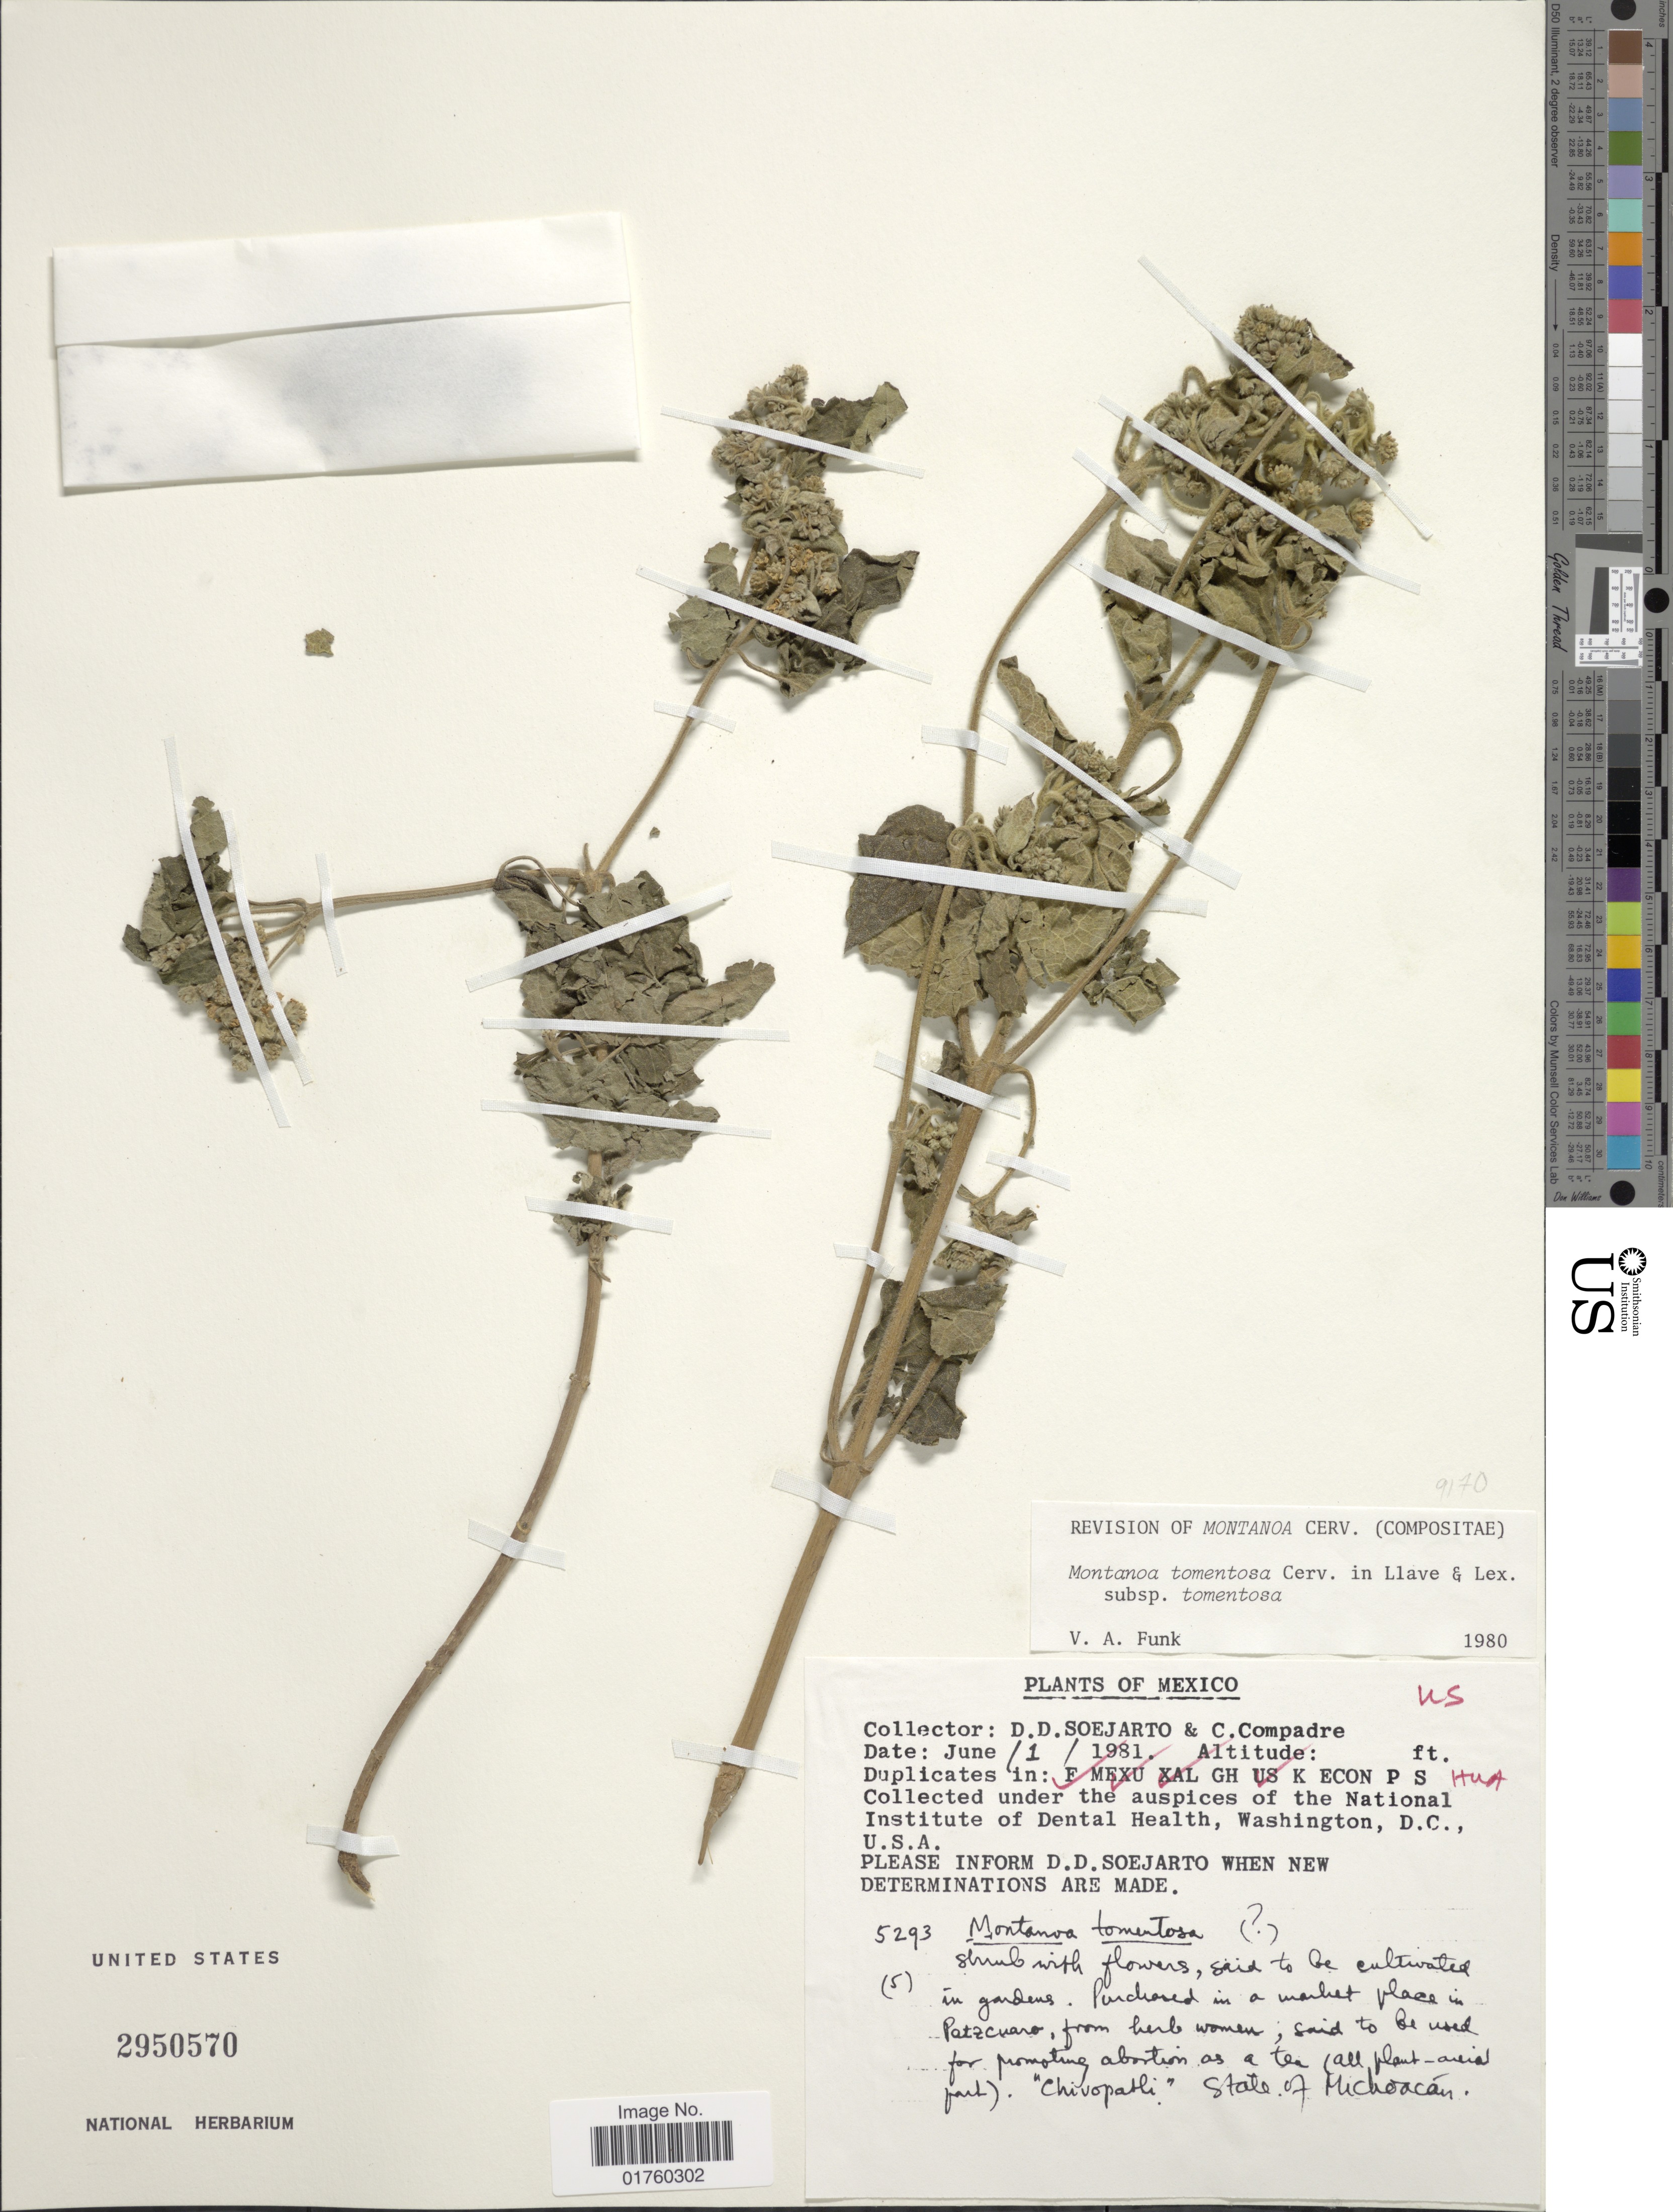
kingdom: Plantae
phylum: Tracheophyta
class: Magnoliopsida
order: Asterales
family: Asteraceae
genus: Montanoa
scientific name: Montanoa tomentosa subsp. tomentosa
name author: Cerv.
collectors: C. Compadre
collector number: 5293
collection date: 1981-06-01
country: Mexico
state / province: Michoacán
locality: Cultivated in gardens, "Chivopatli".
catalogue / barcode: US 2950570